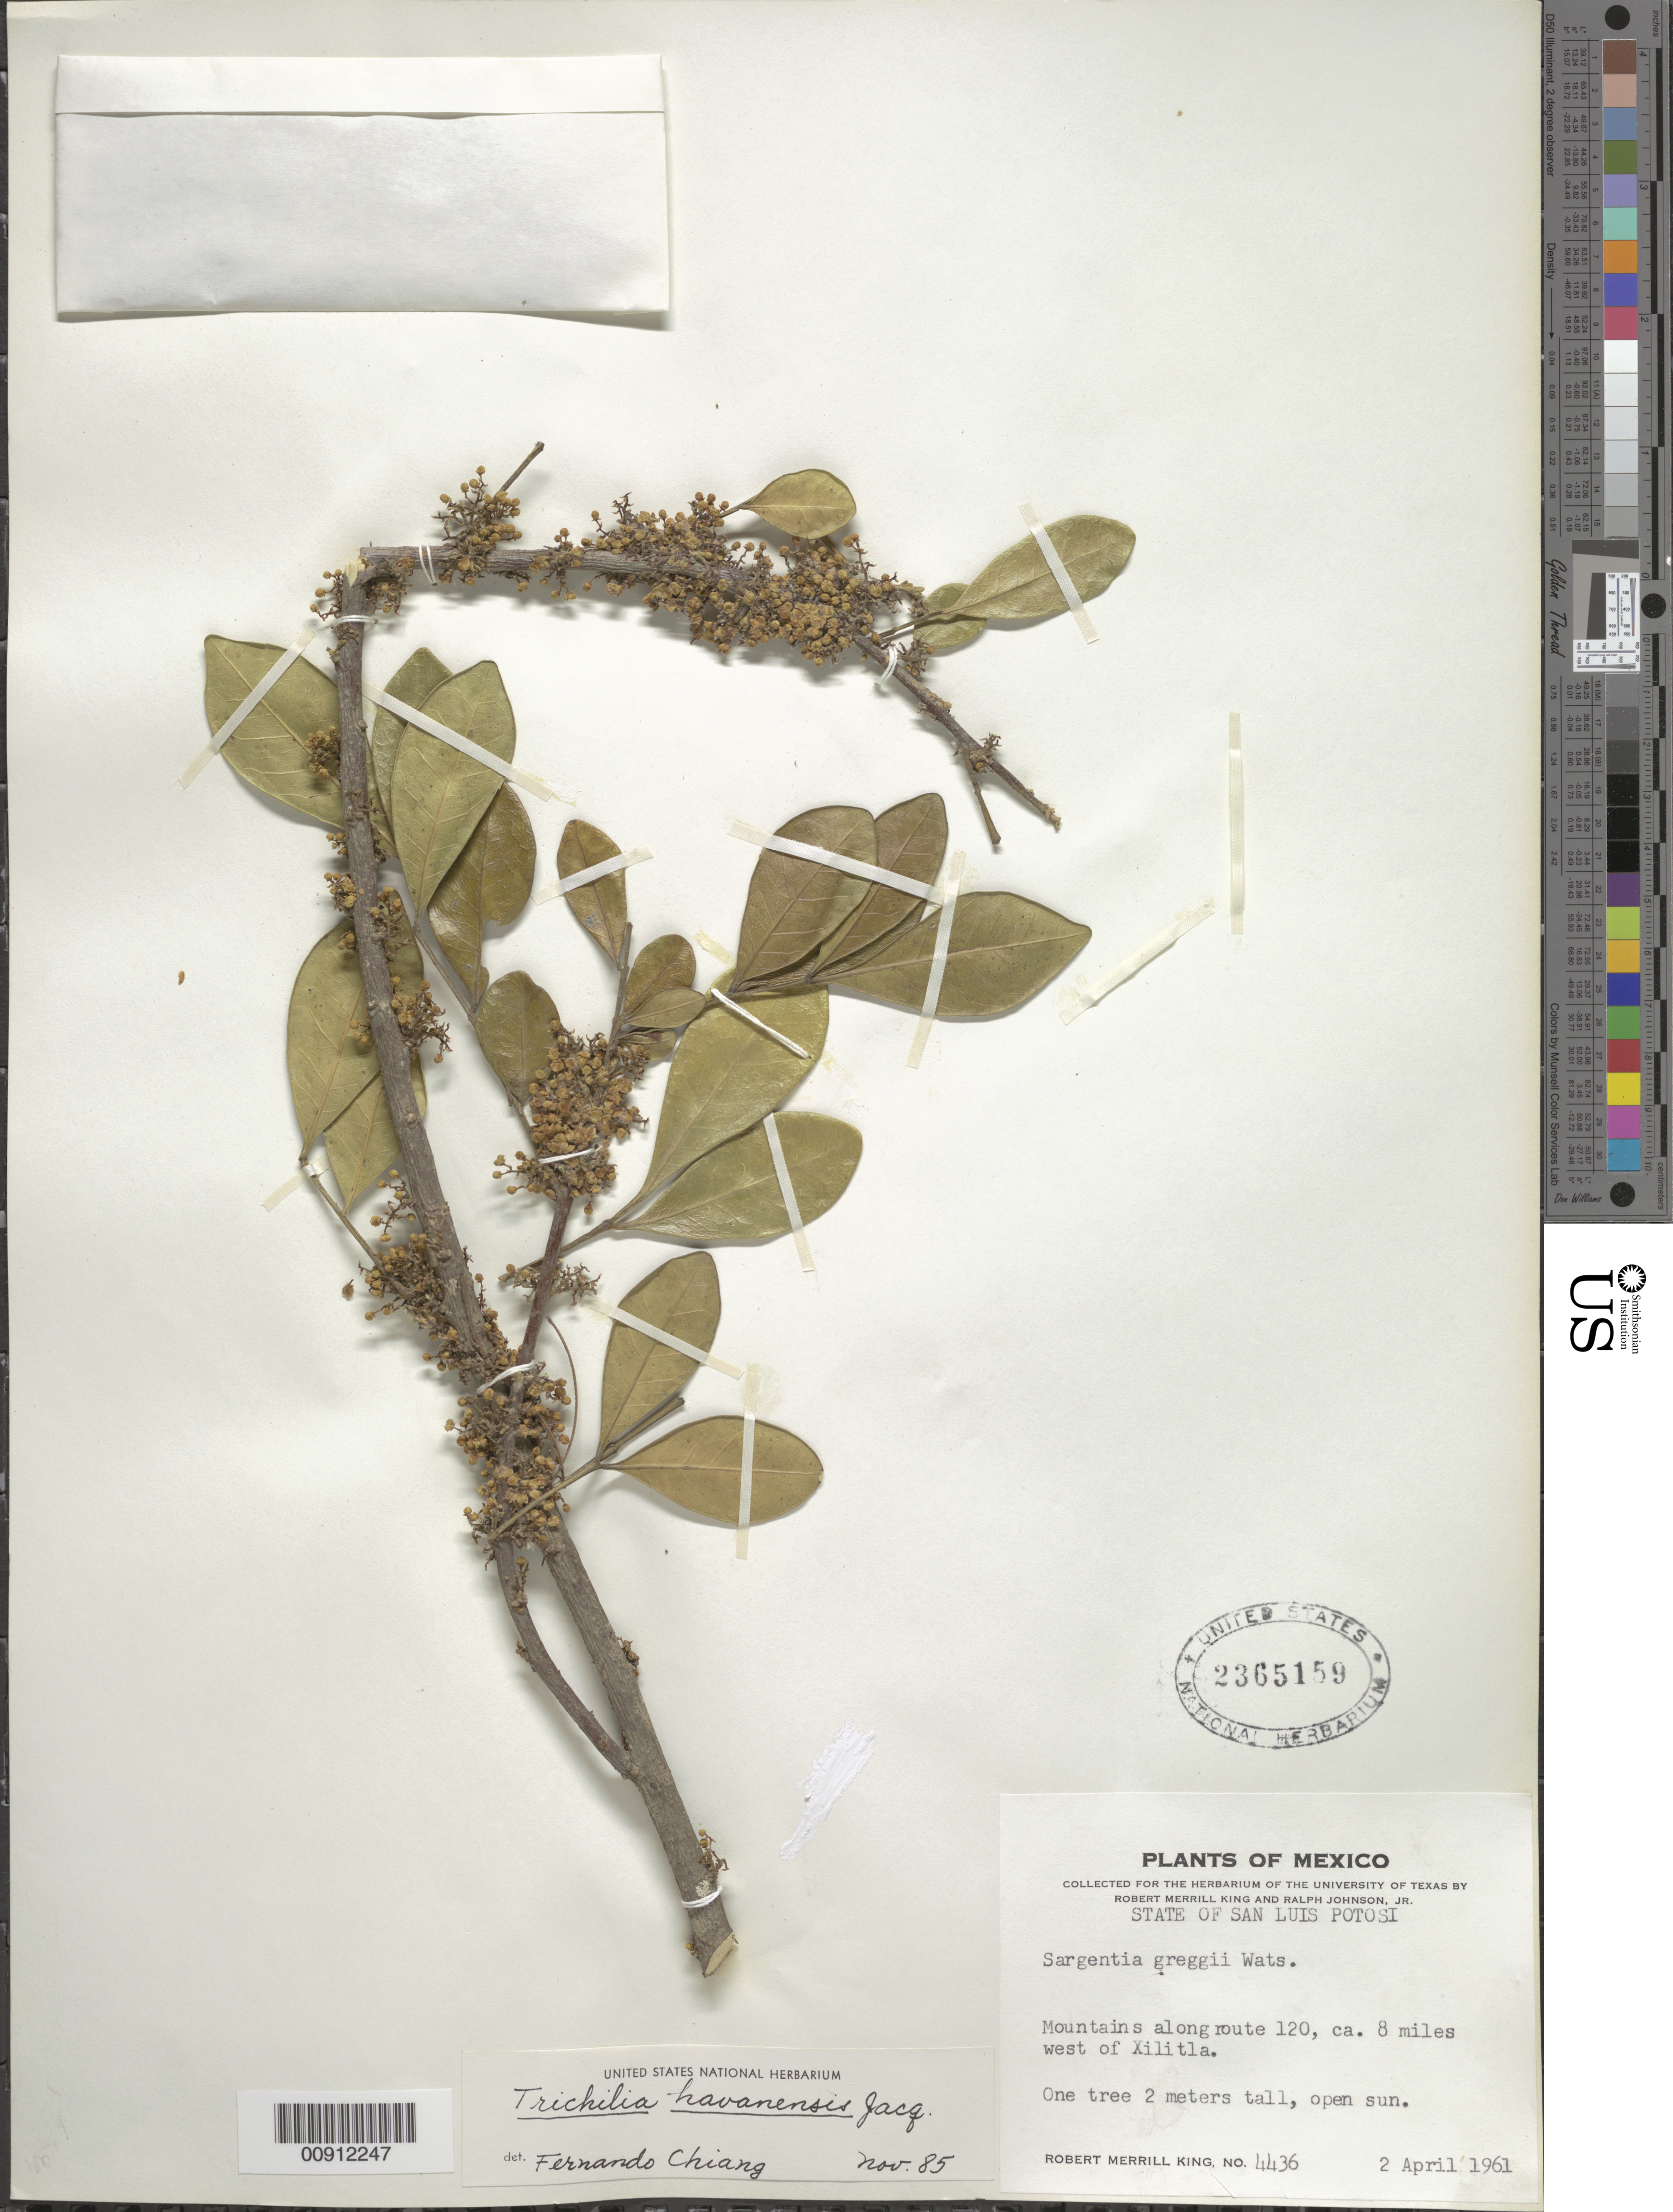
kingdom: Plantae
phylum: Tracheophyta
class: Magnoliopsida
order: Sapindales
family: Meliaceae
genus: Trichilia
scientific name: Trichilia havanensis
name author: Jacq.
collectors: R. M. King & R. Johnson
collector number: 4436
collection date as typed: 02 Apr 1961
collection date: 1961-04-02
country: Mexico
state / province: San Luis Potosí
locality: Mountains along route 120, ca. 8 miles west of Xilitla, San Luis Potosí.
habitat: Mountains. Open sun.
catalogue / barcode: US 2365159